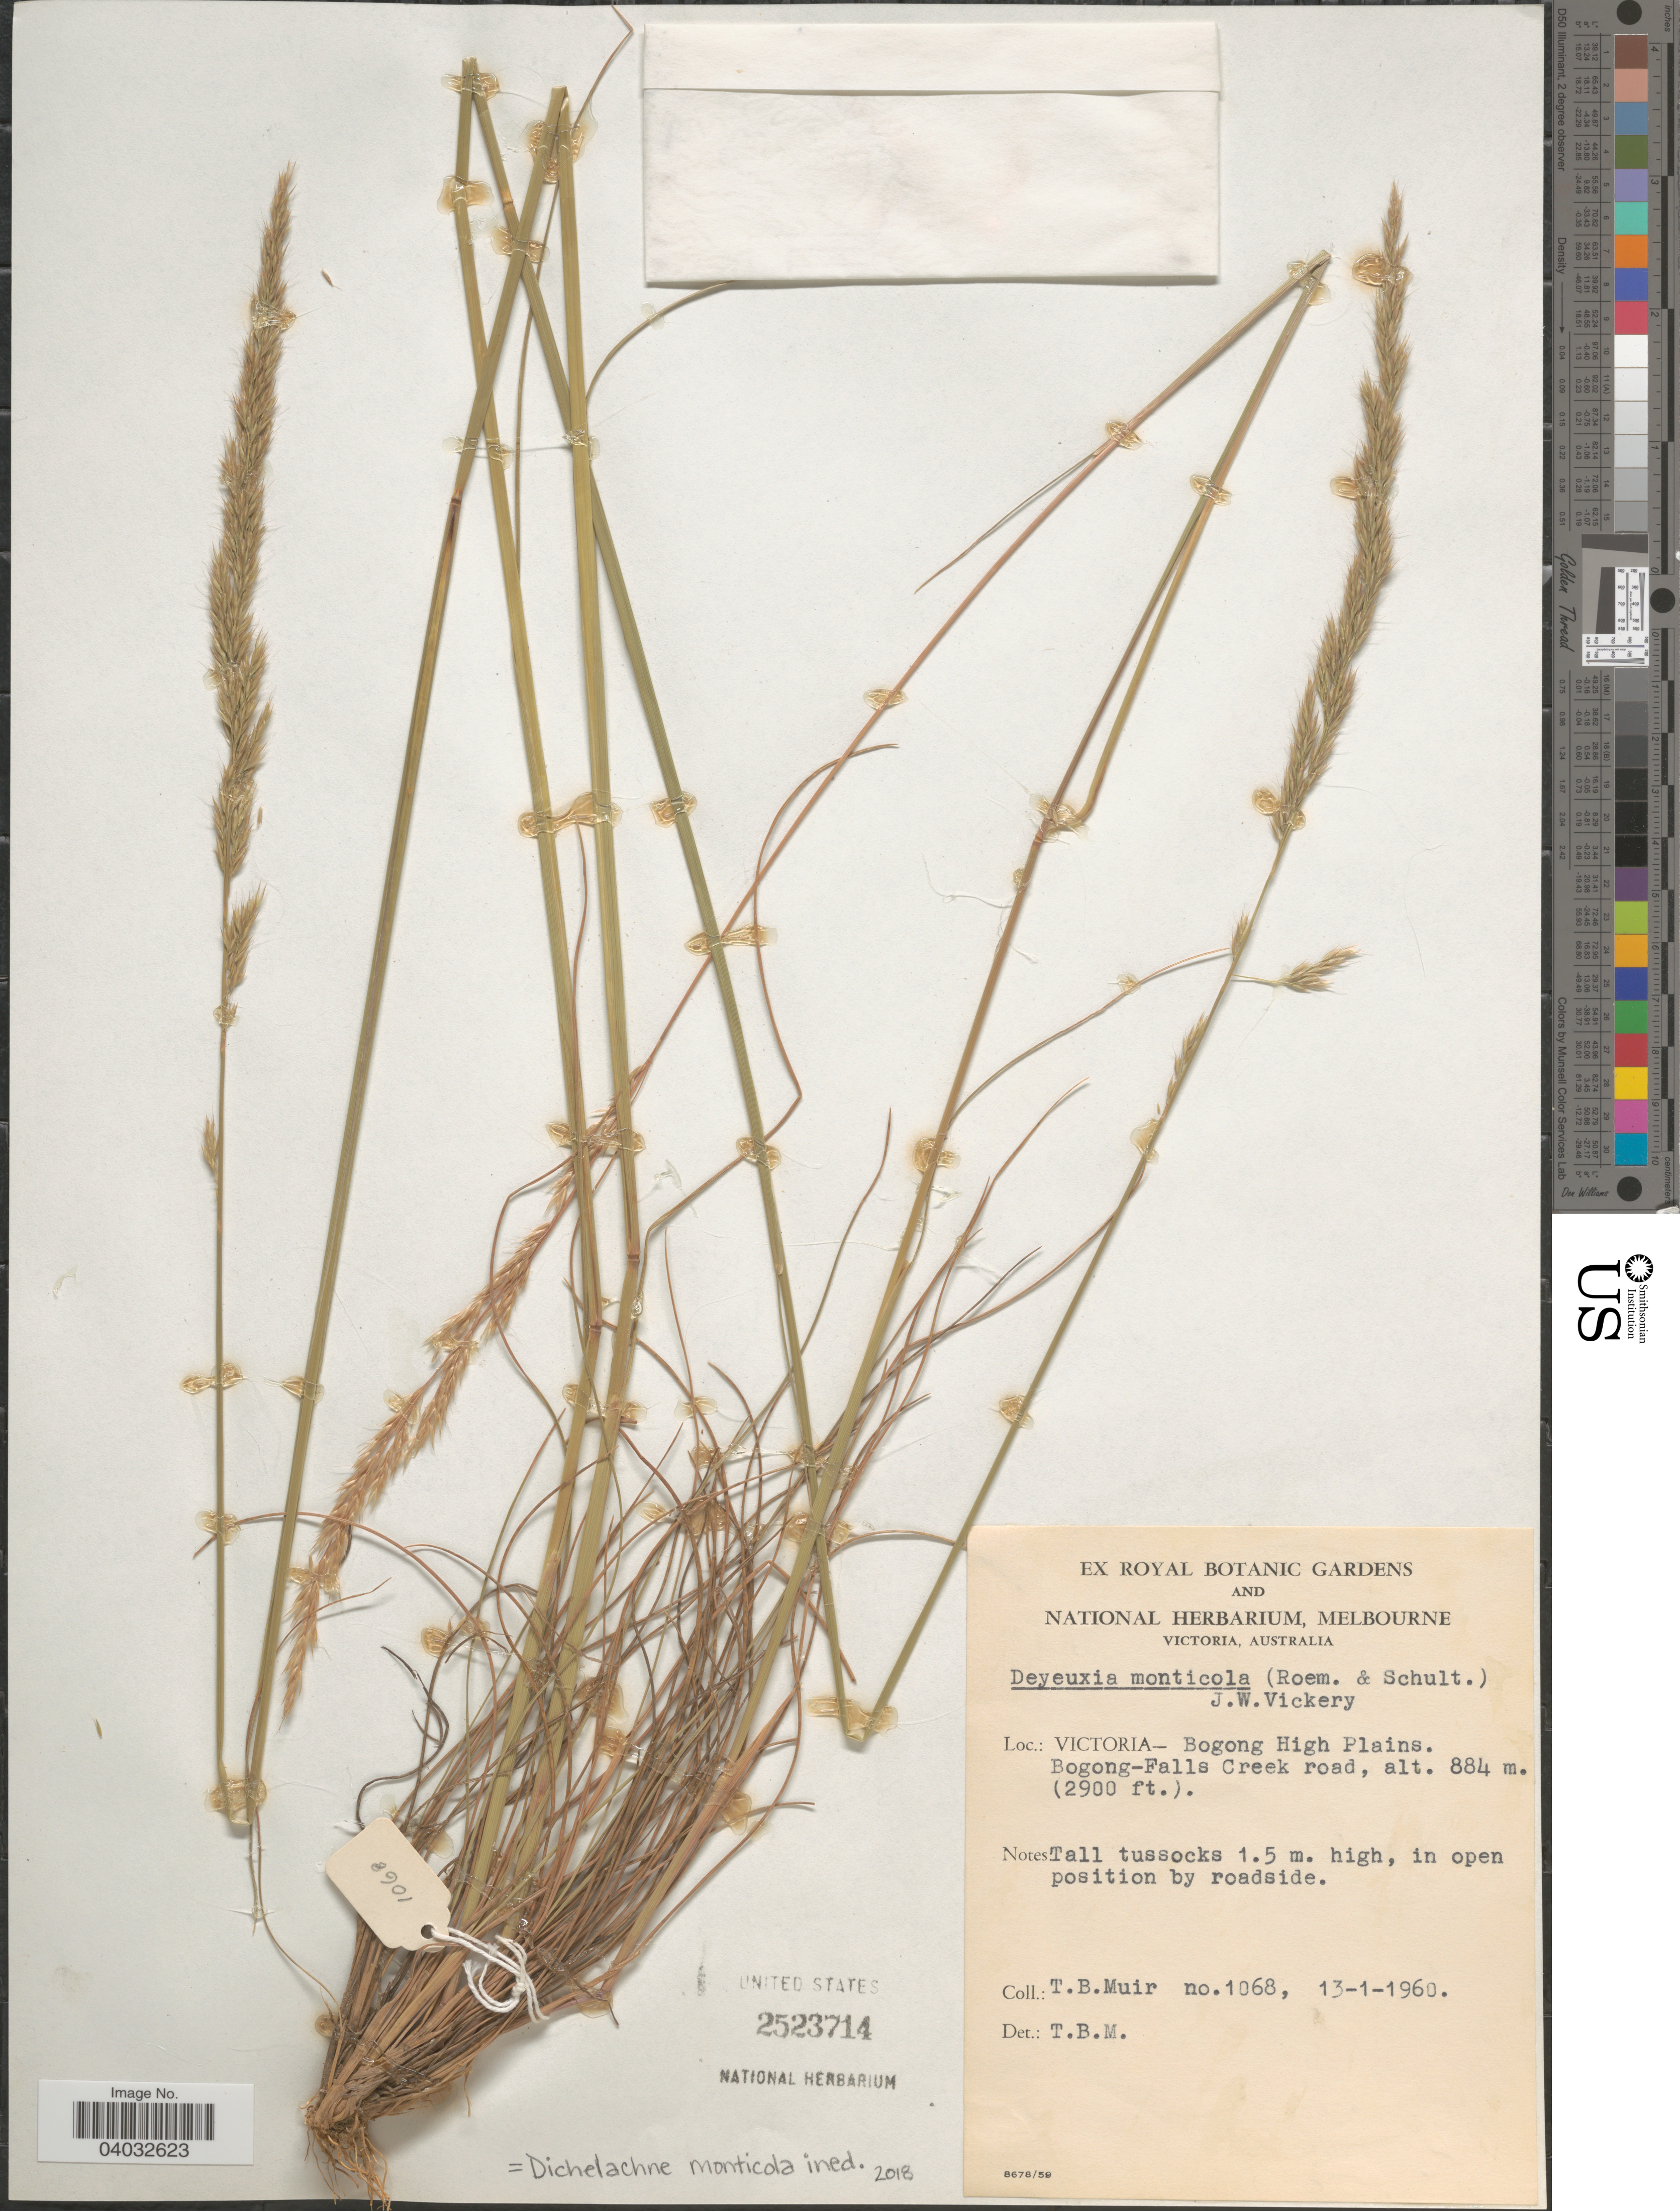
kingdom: Plantae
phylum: Tracheophyta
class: Liliopsida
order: Poales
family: Poaceae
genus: Dichelachne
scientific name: Dichelachne monticola ined.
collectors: T. Muir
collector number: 1068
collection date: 1960-01-13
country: Australia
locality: Victoria. Bogong High Plains. Bogong-Falls Creek road.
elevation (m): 884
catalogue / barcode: US 2523714